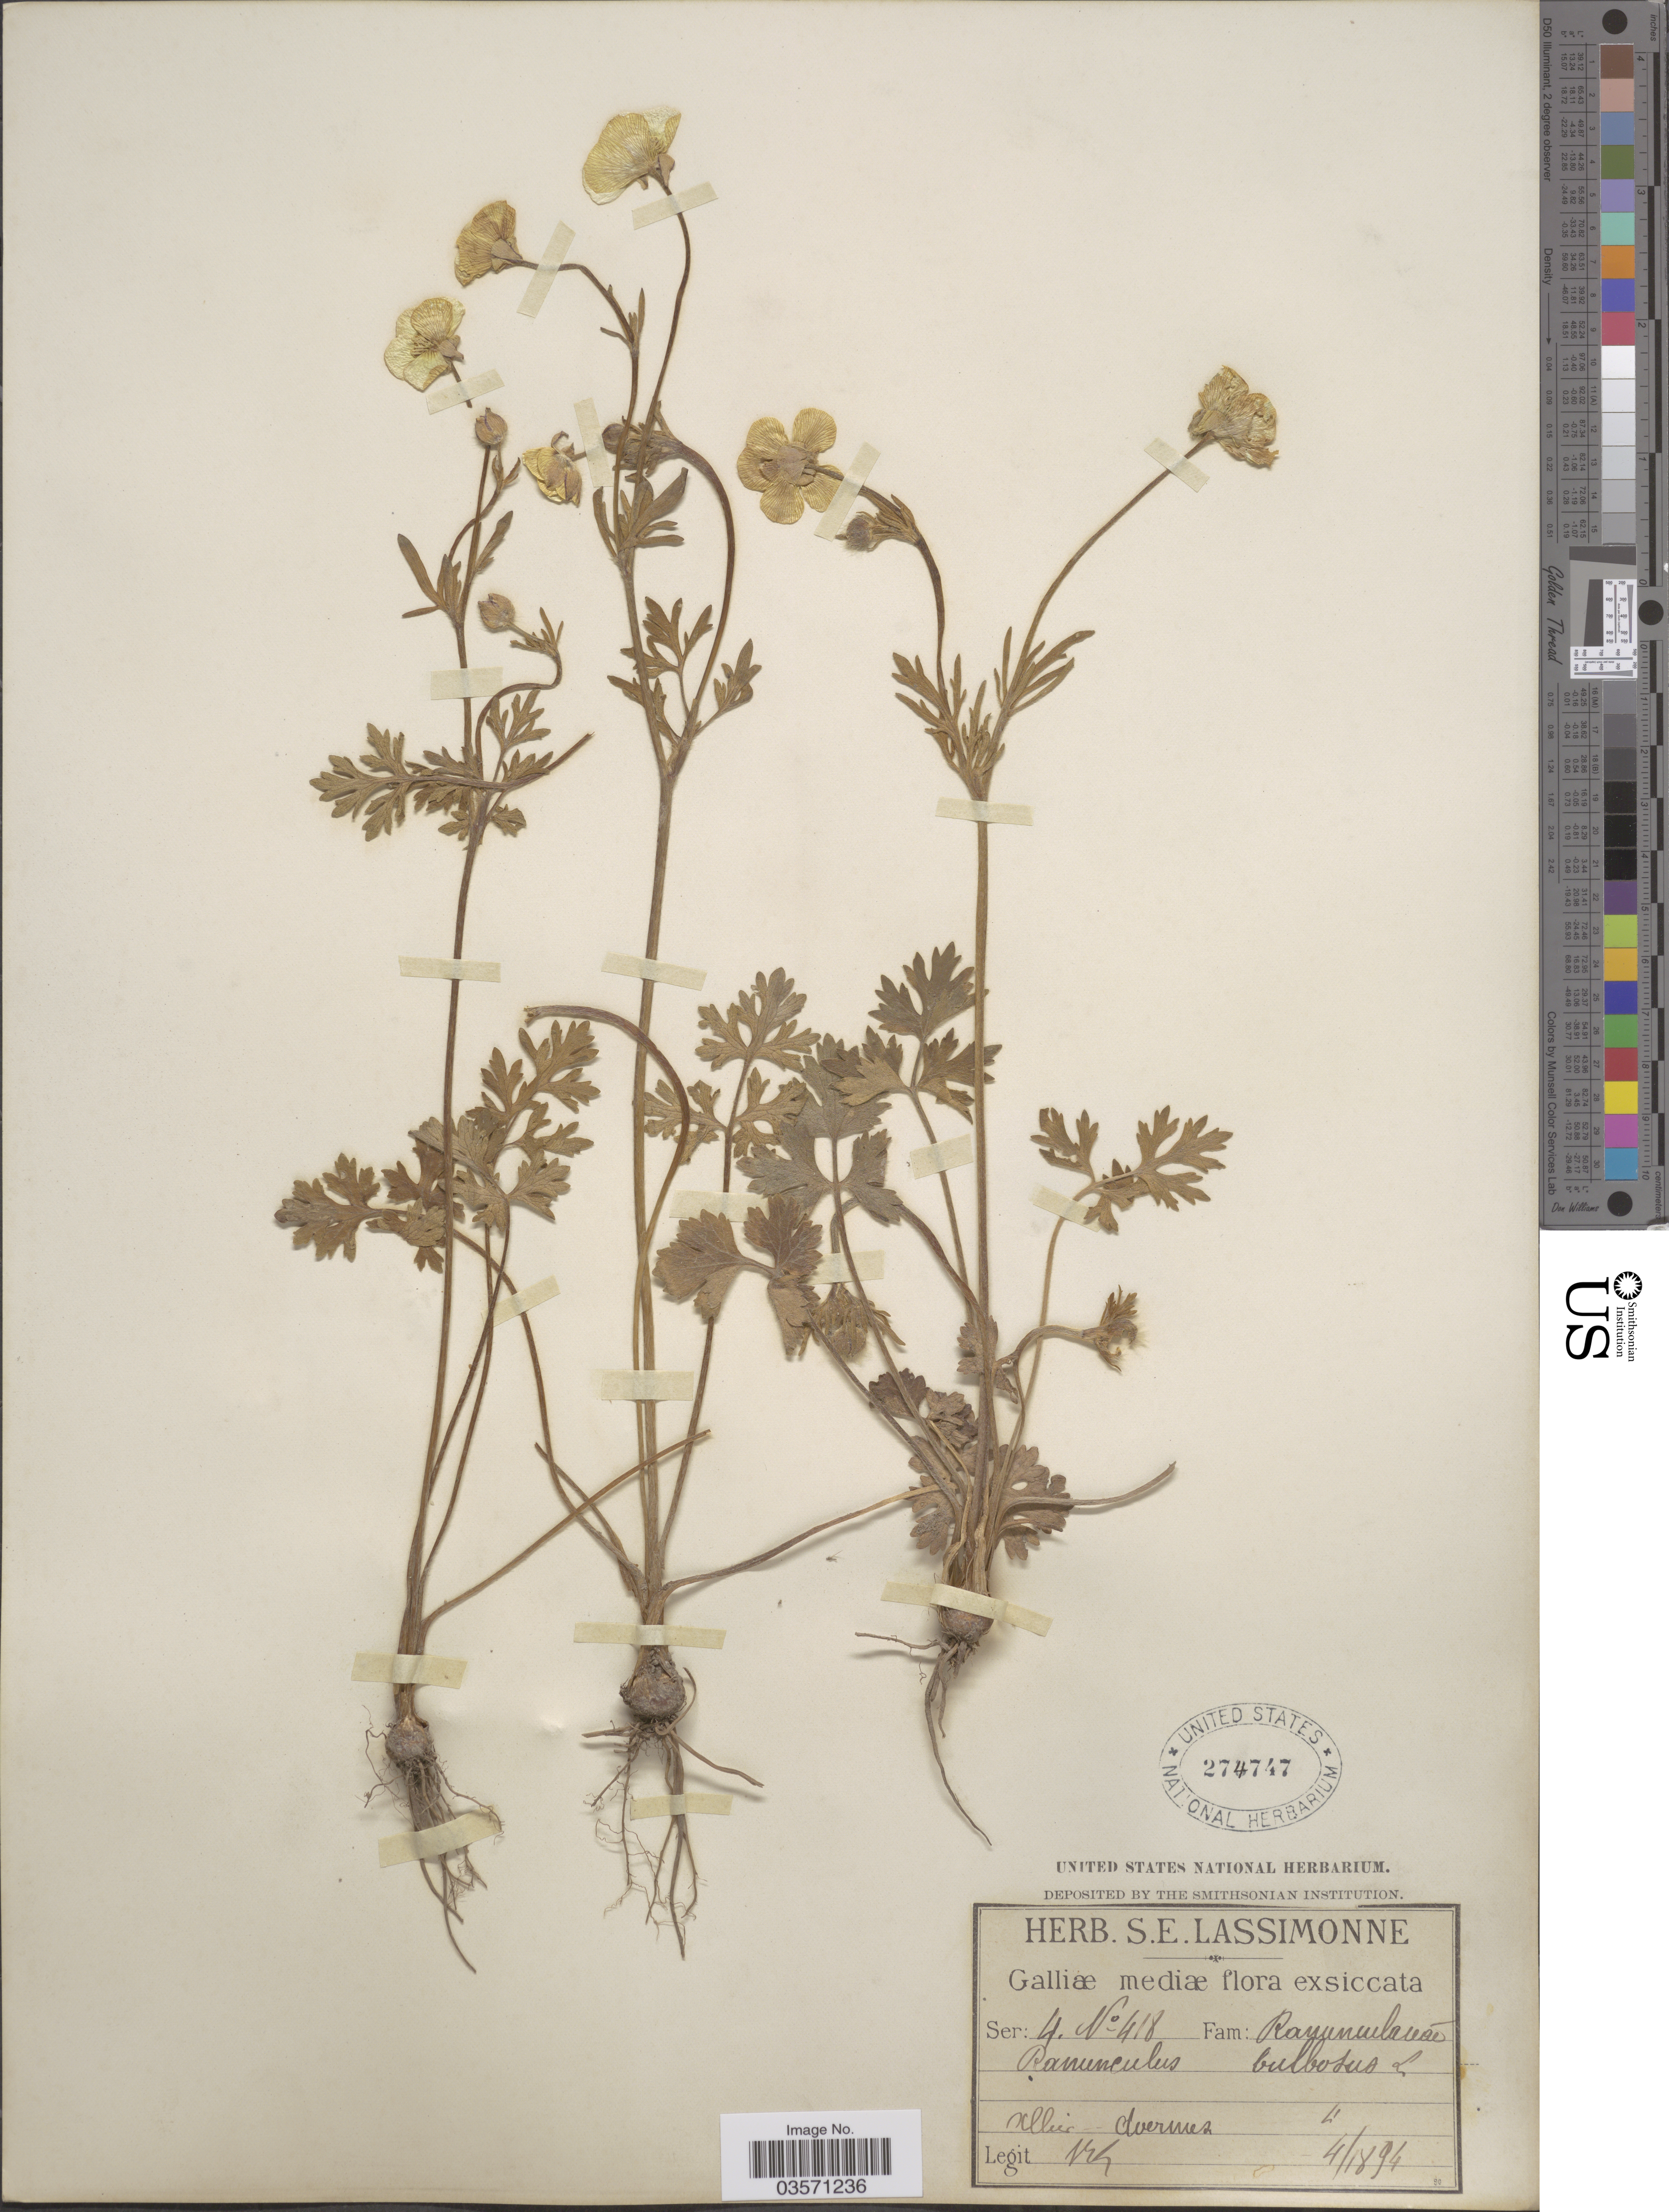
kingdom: Plantae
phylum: Tracheophyta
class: Magnoliopsida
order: Ranunculales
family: Ranunculaceae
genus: Ranunculus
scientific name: Ranunculus bulbosus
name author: L.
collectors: S. Lassimonne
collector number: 418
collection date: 1894-04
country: France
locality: Galliæ mediæ. Allier Aurouer.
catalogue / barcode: US 274747